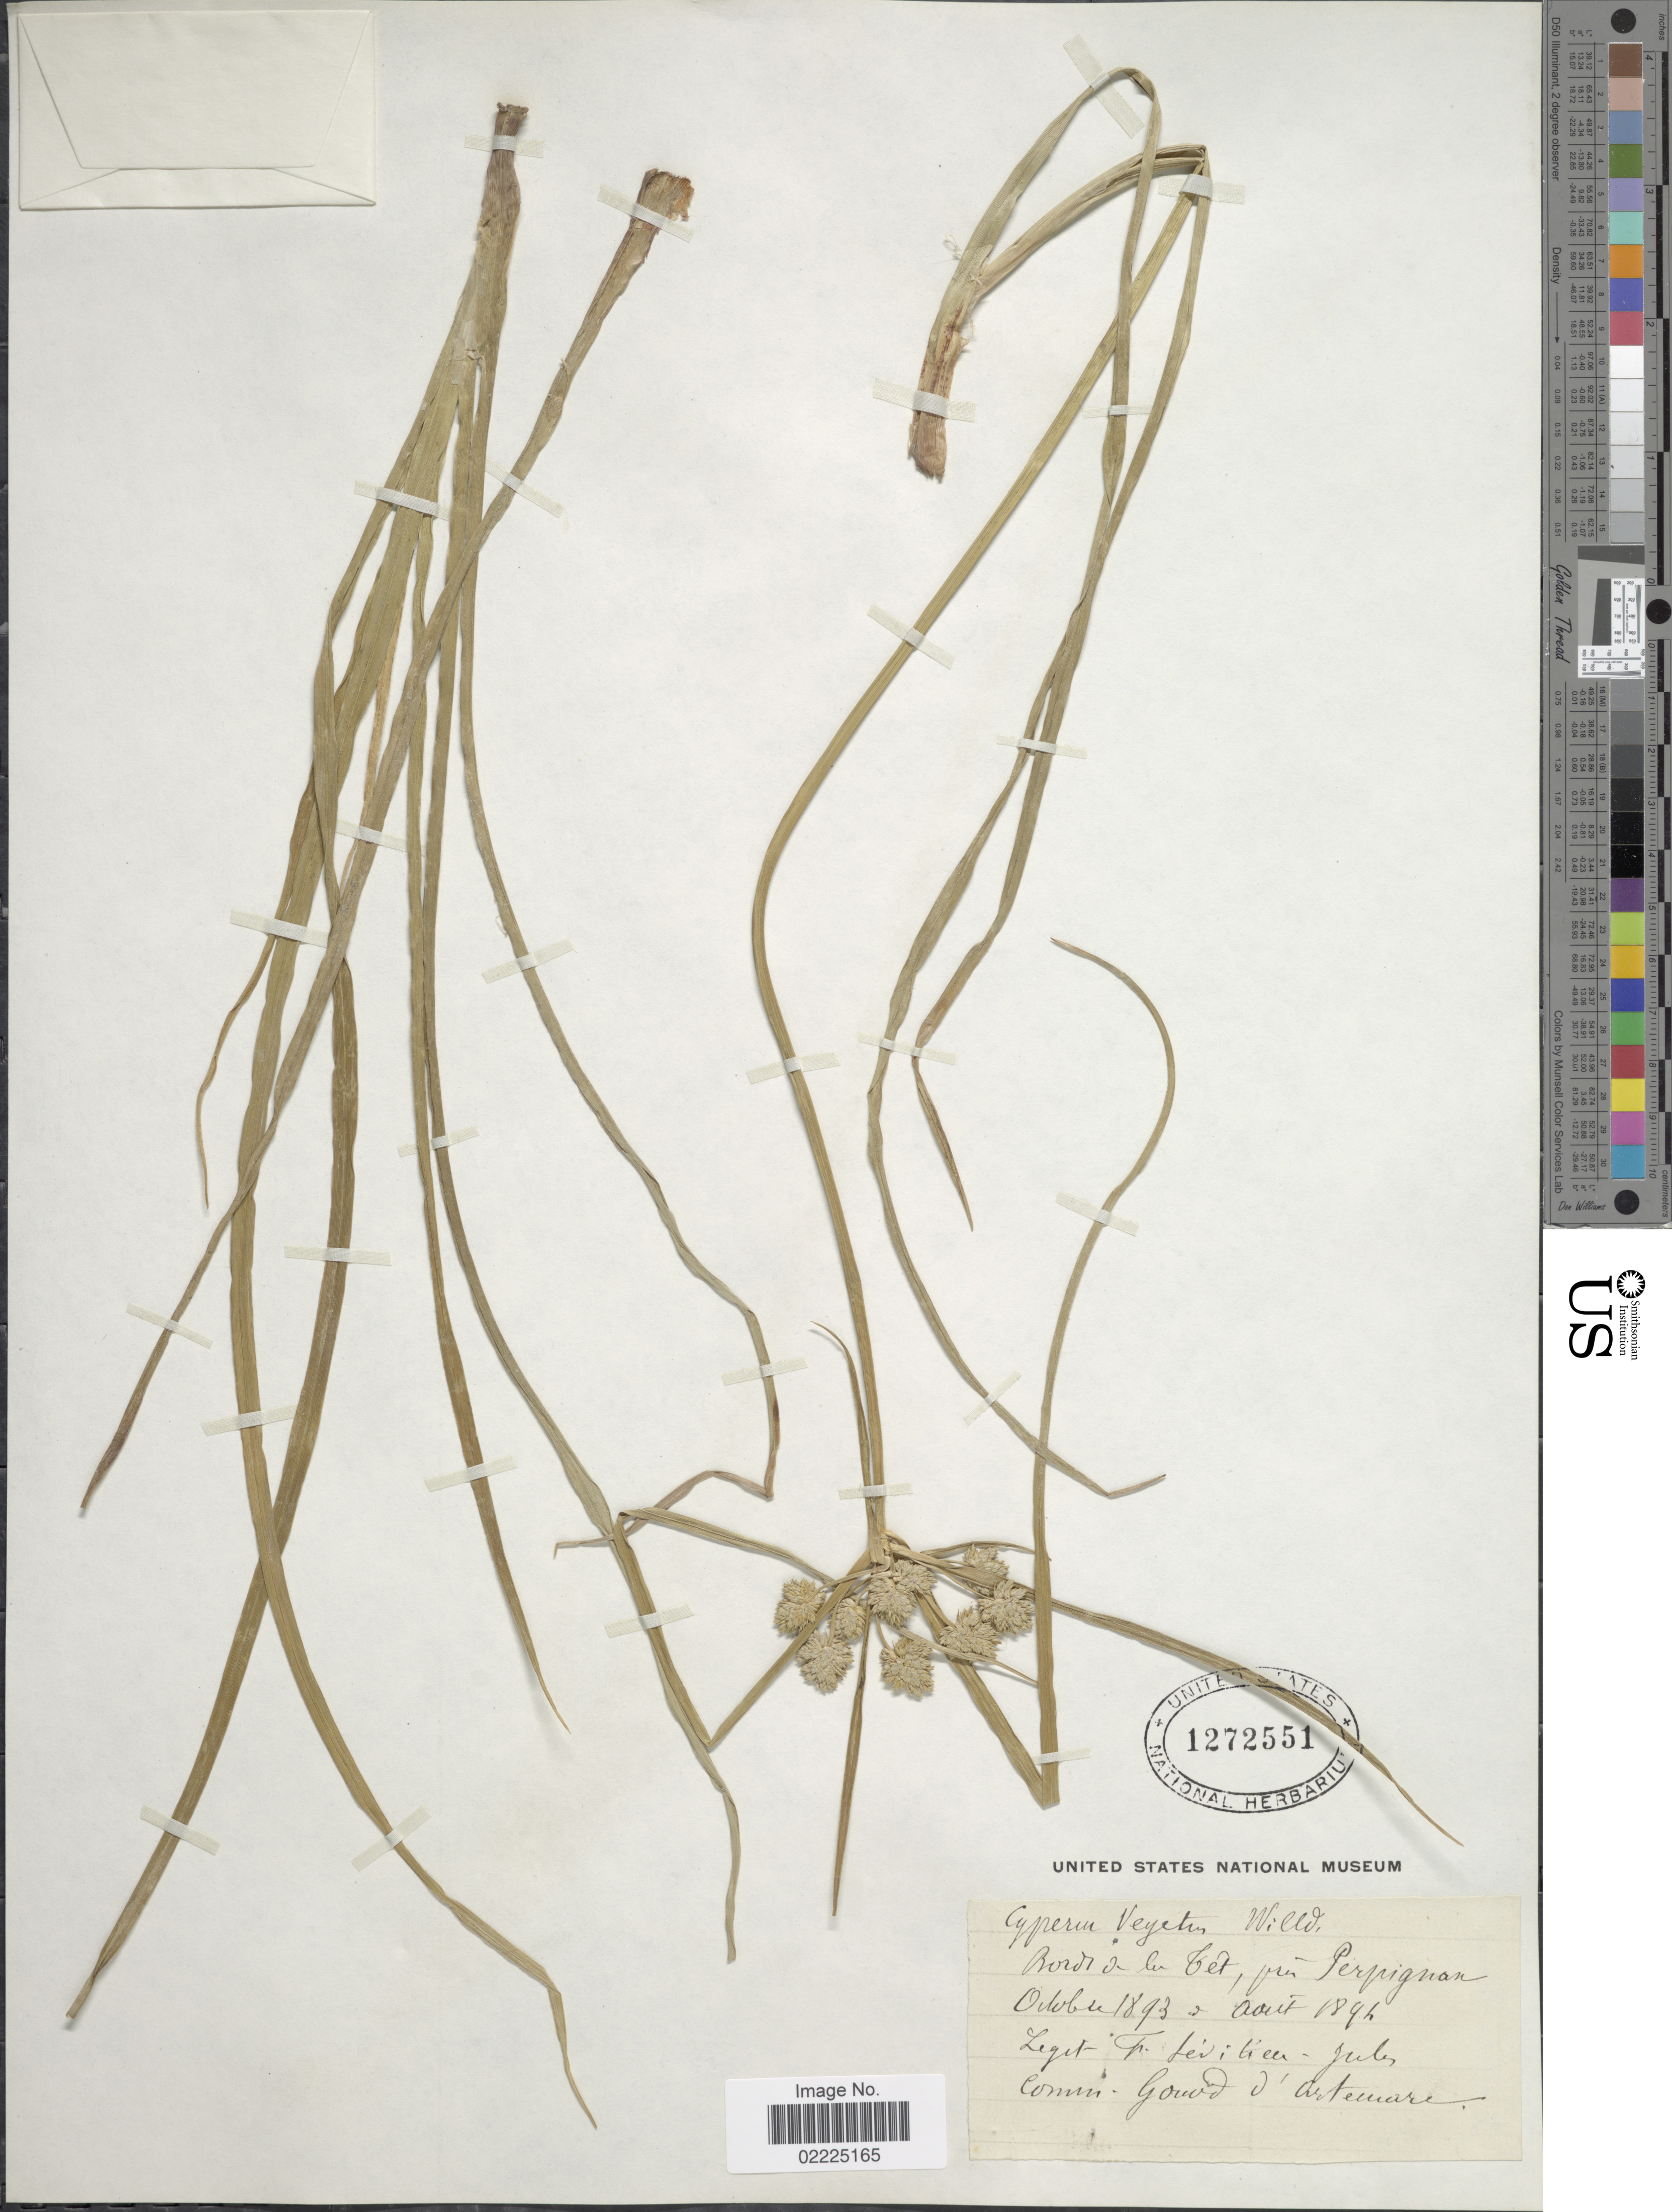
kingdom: Plantae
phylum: Tracheophyta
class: Liliopsida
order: Poales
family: Cyperaceae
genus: Cyperus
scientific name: Cyperus eragrostis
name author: Lam.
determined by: Strong, Mark T., (BOT), Smithsonian Institution - National Museum of Natural History (UNITED STATES)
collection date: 1893-10/1894-08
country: France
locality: Bord de lu Fet, pres Perpignan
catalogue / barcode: US 1272551